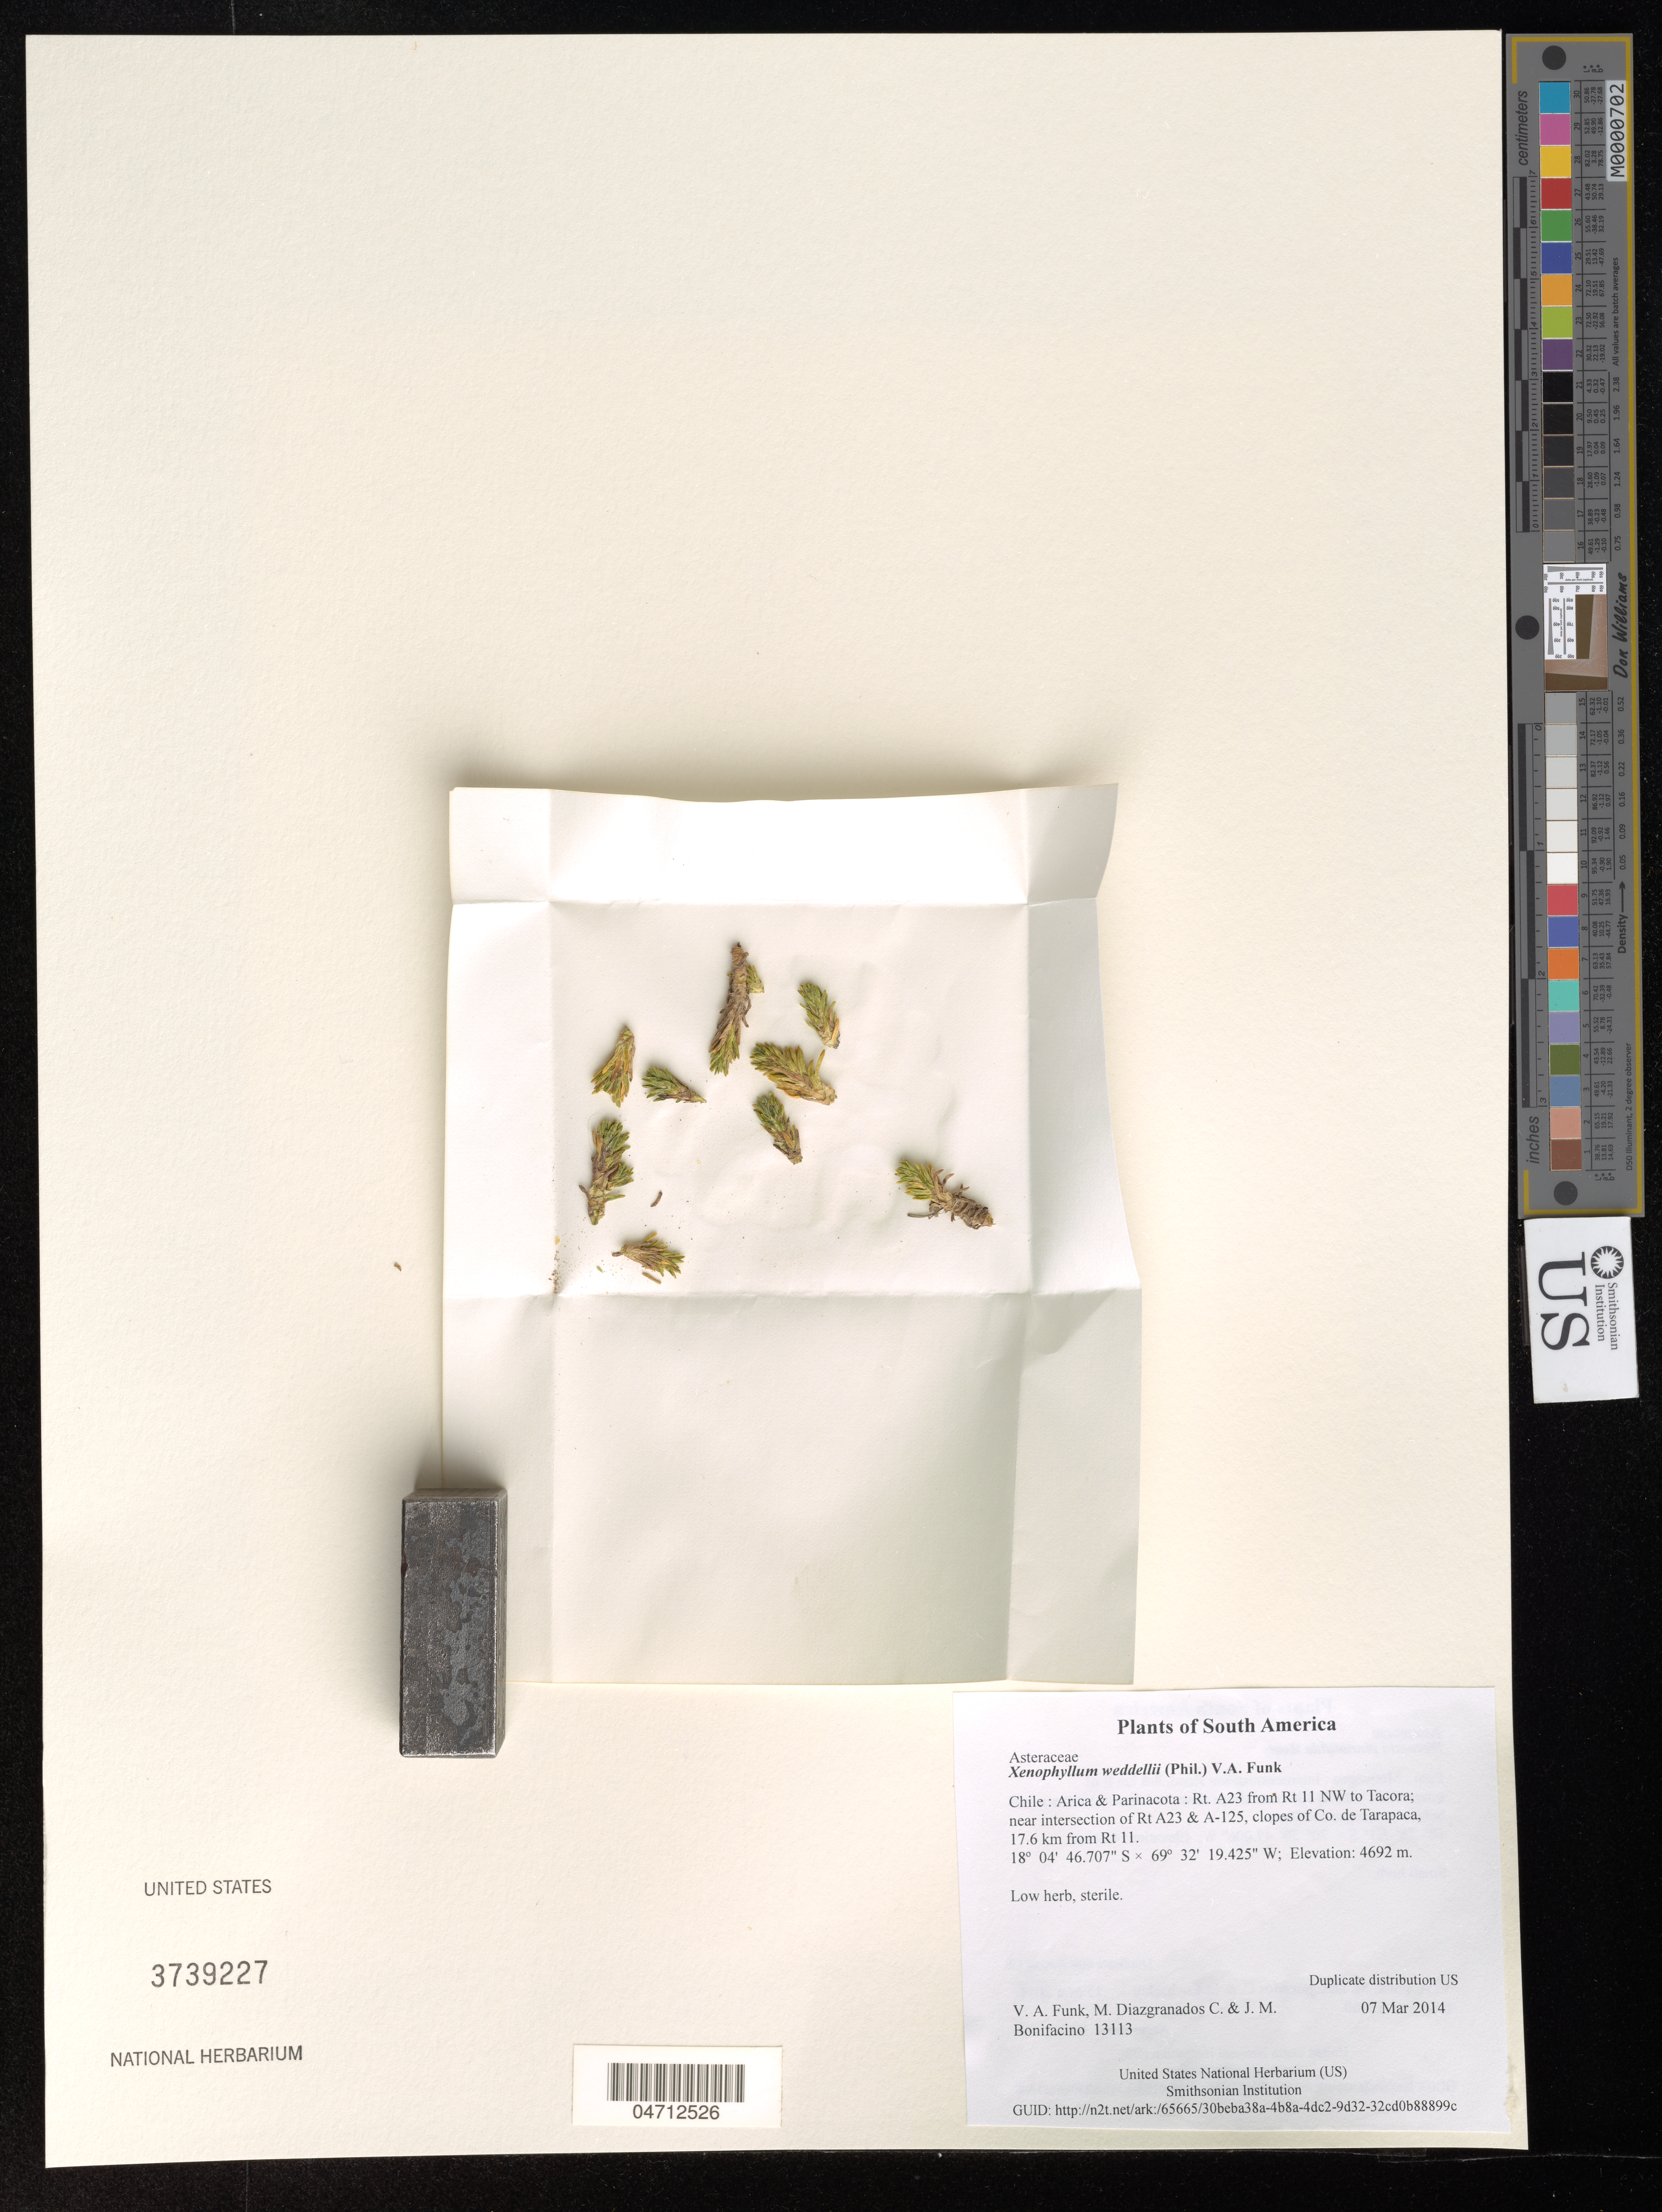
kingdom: Plantae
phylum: Tracheophyta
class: Magnoliopsida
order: Asterales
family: Asteraceae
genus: Xenophyllum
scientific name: Xenophyllum weddellii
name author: (Phil.) V.A. Funk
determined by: Calvo, Joel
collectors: V. Funk, M. Diazgranados C. & M. Bonifacino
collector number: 13113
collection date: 2014-03-07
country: Chile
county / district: Arica & Parinacota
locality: Rt. A23 from Rt 11 NW to Tacora; near intersection of Rt A23 & A-125, clopes of Co. de Tarapaca, 17.6 km from Rt 11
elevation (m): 4692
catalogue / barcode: US 3739227